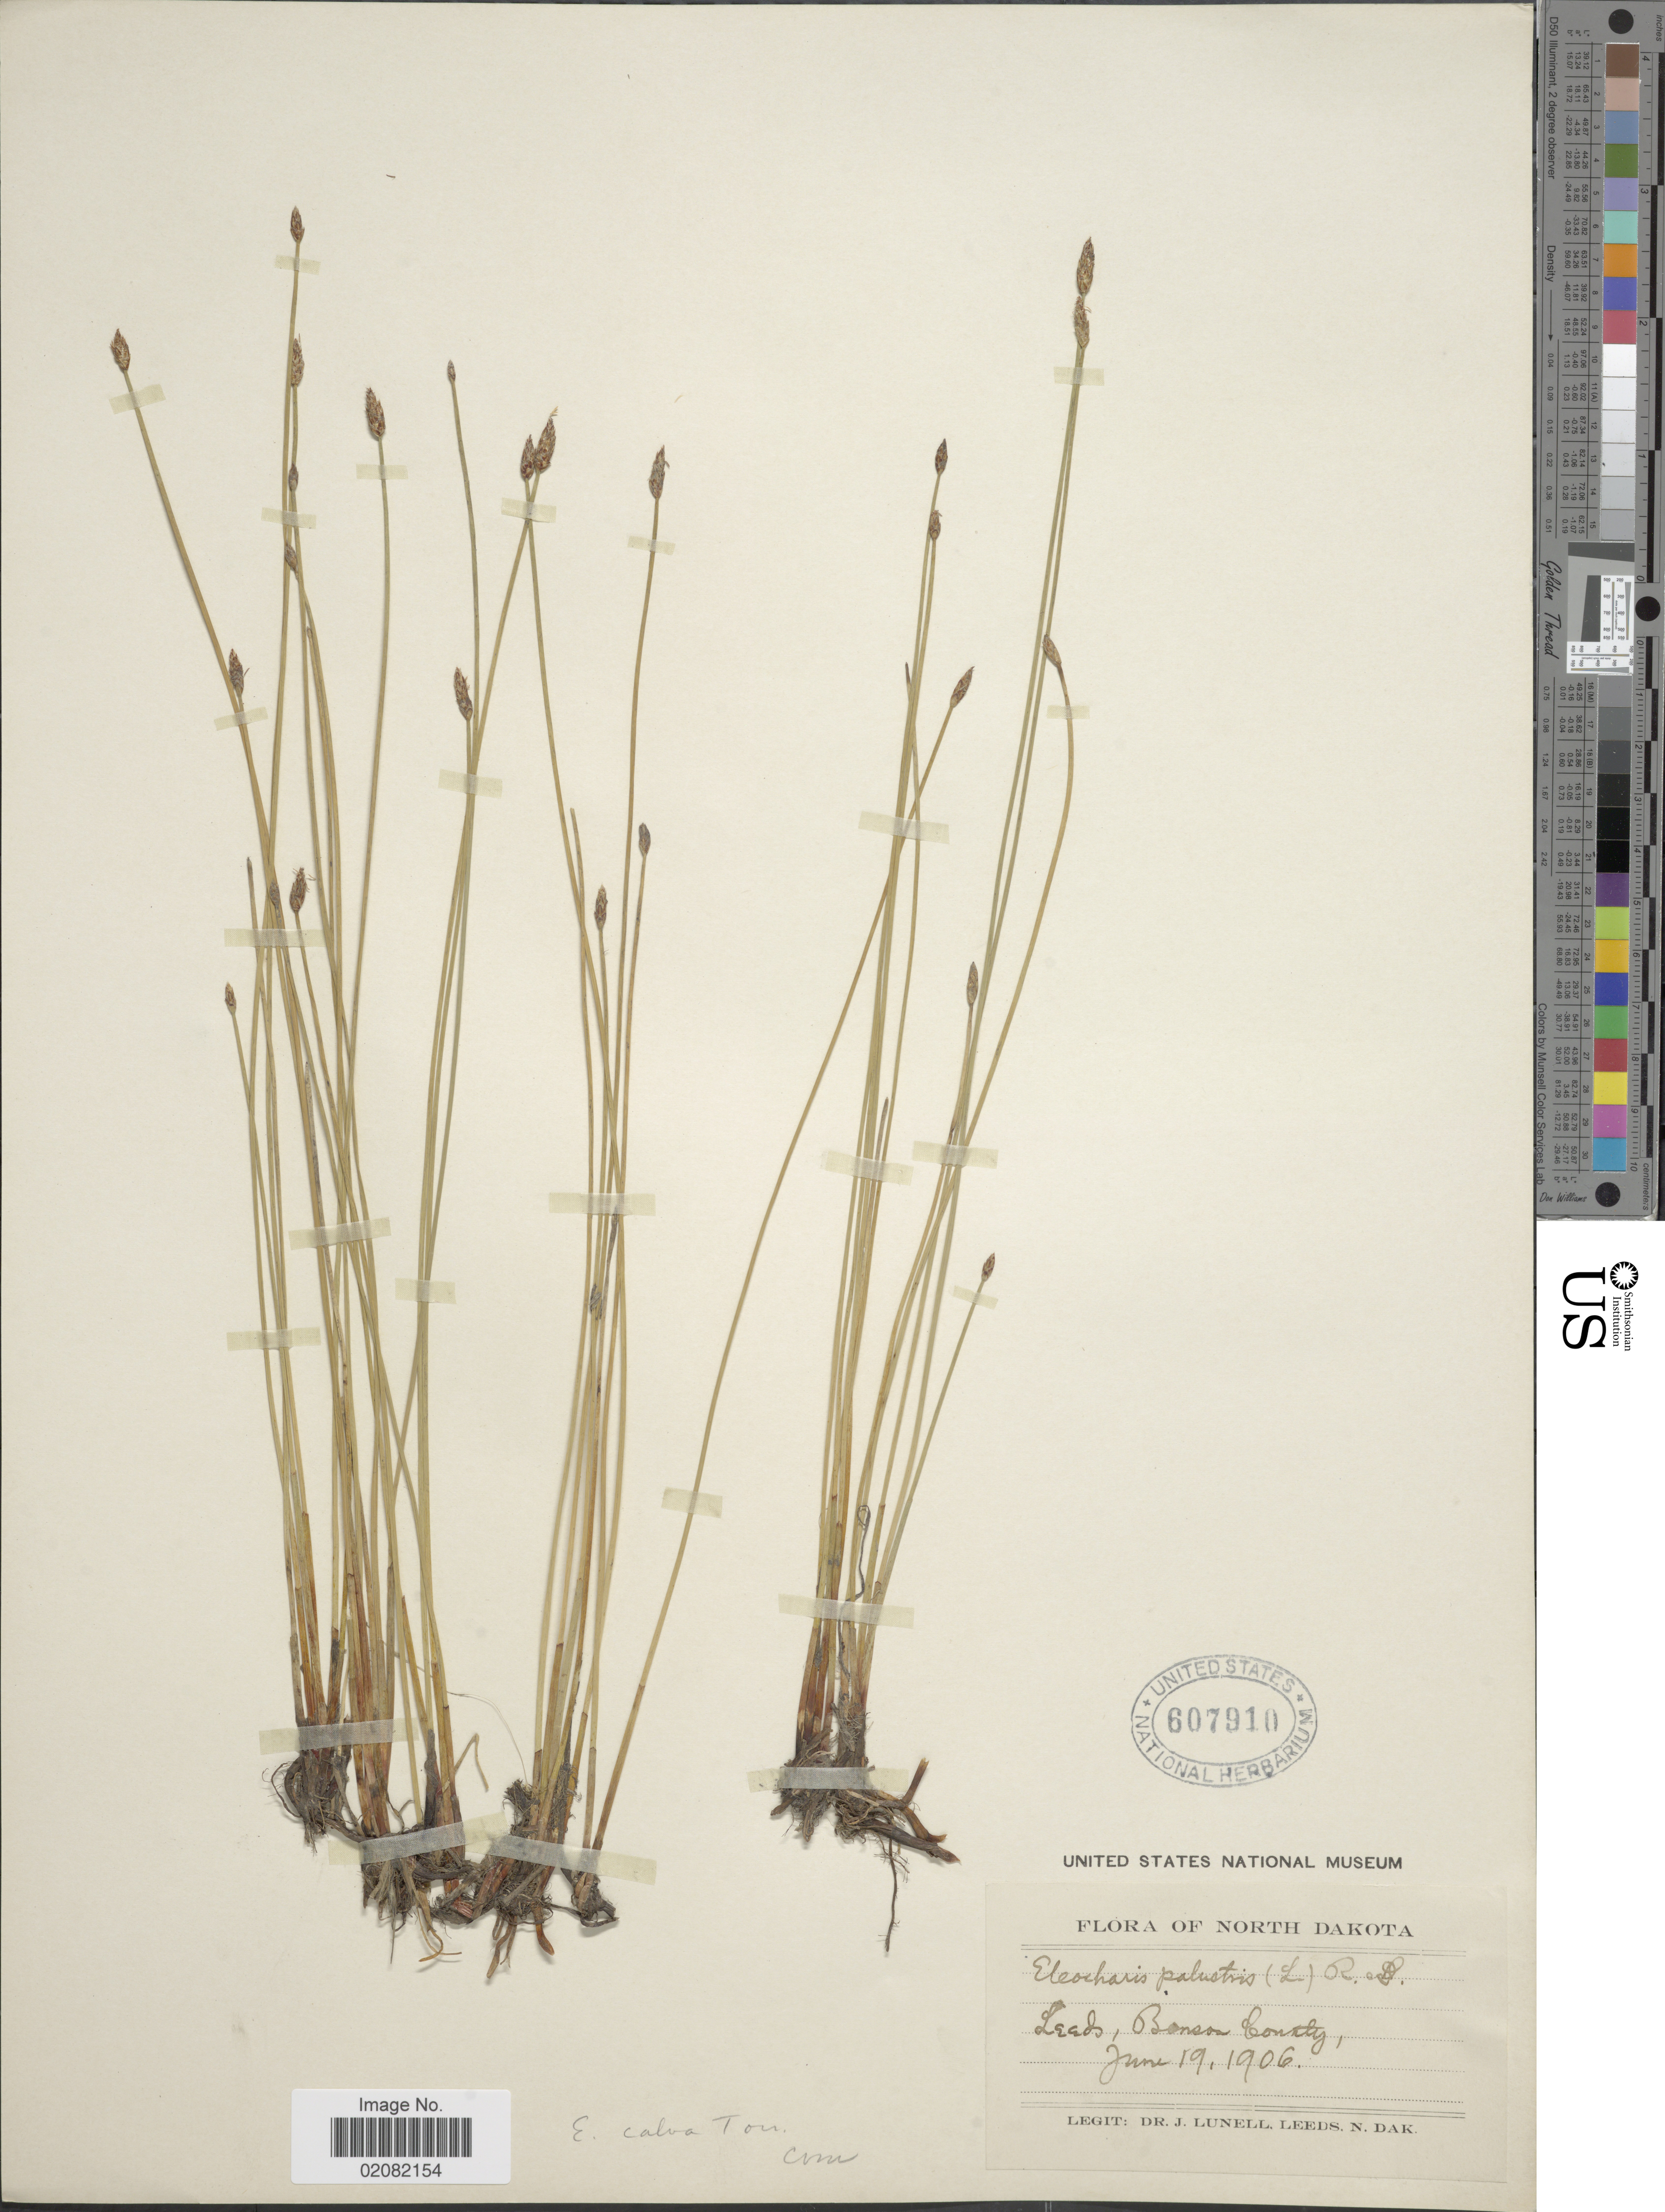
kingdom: Plantae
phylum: Tracheophyta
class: Liliopsida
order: Poales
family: Cyperaceae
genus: Eleocharis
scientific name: Eleocharis erythropoda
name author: Steud.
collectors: J. Lunell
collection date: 1906-06-19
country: United States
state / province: North Dakota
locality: Leeds, Benson County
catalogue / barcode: US 607910